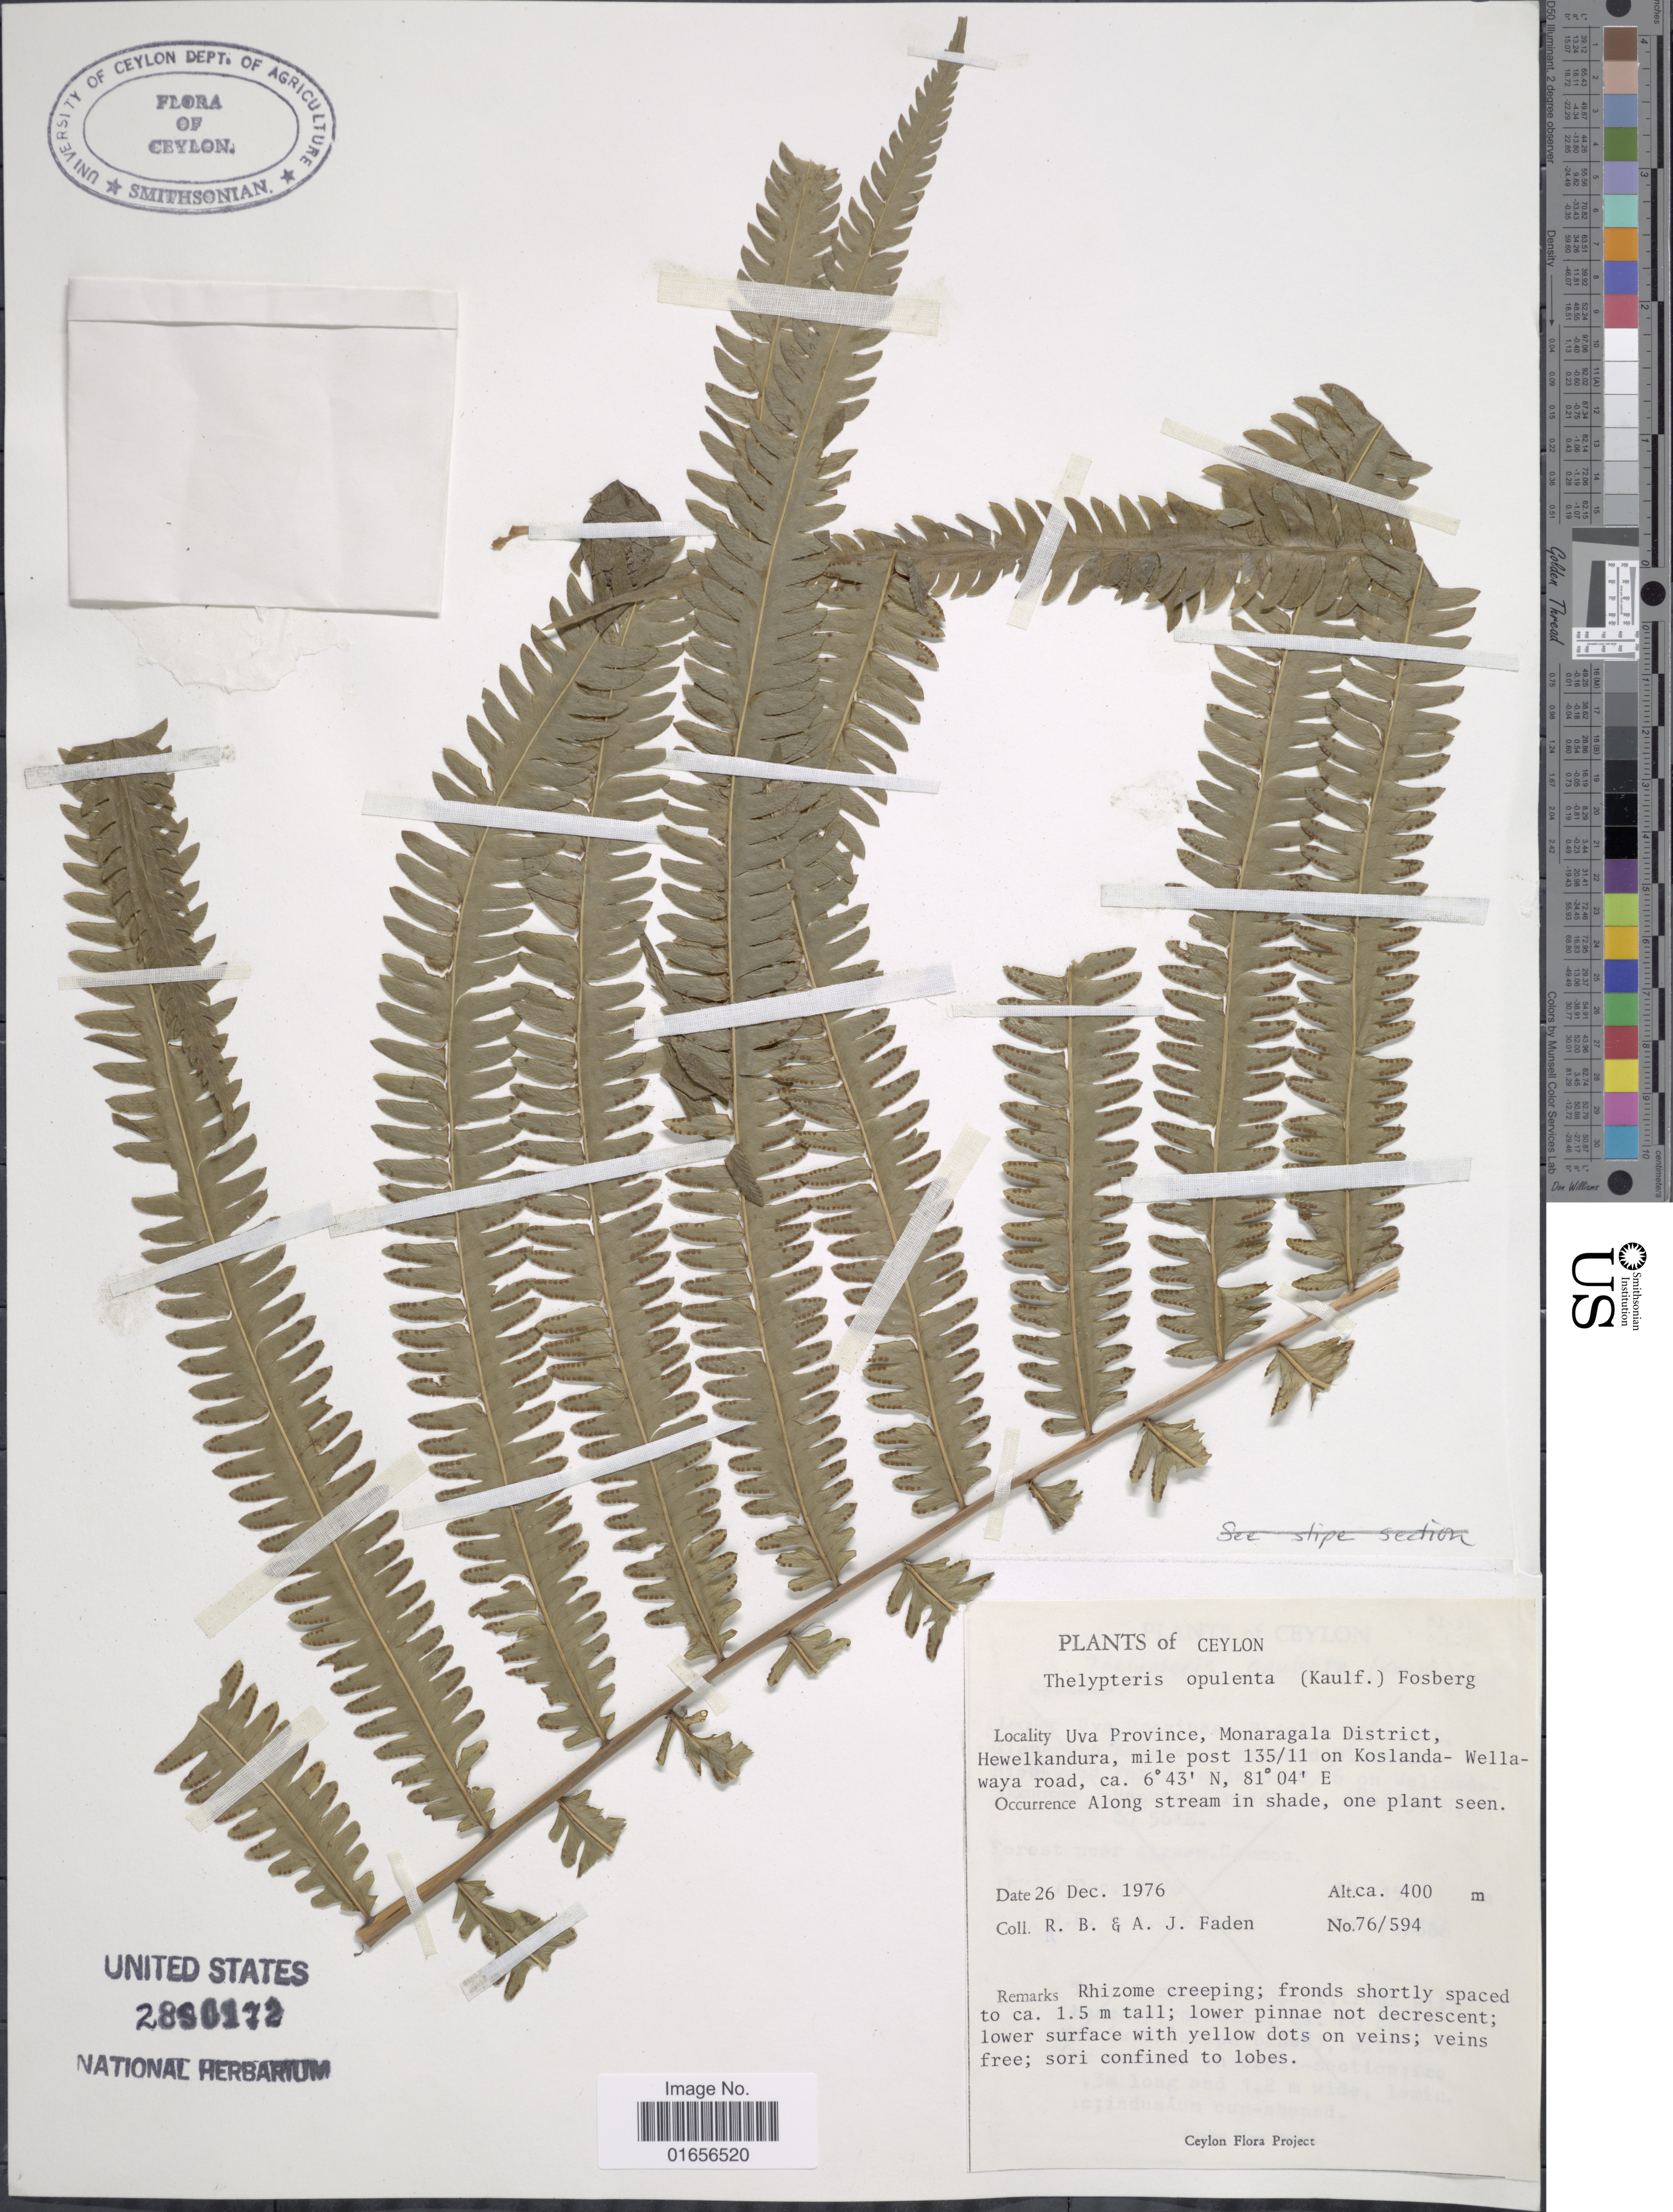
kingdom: Plantae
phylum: Tracheophyta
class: Polypodiopsida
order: Polypodiales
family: Thelypteridaceae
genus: Amphineuron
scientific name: Amphineuron opulentum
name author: (Kaulf.) Holttum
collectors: R. B. Faden & A. J. Faden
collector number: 76/594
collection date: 1976-12-26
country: Sri Lanka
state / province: Uva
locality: Ceylon, Uva Province, Monaragala District, Hewelkandrua, mile port 135/11 on Koslanda-Wellawaya road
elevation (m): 400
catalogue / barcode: US 2856172